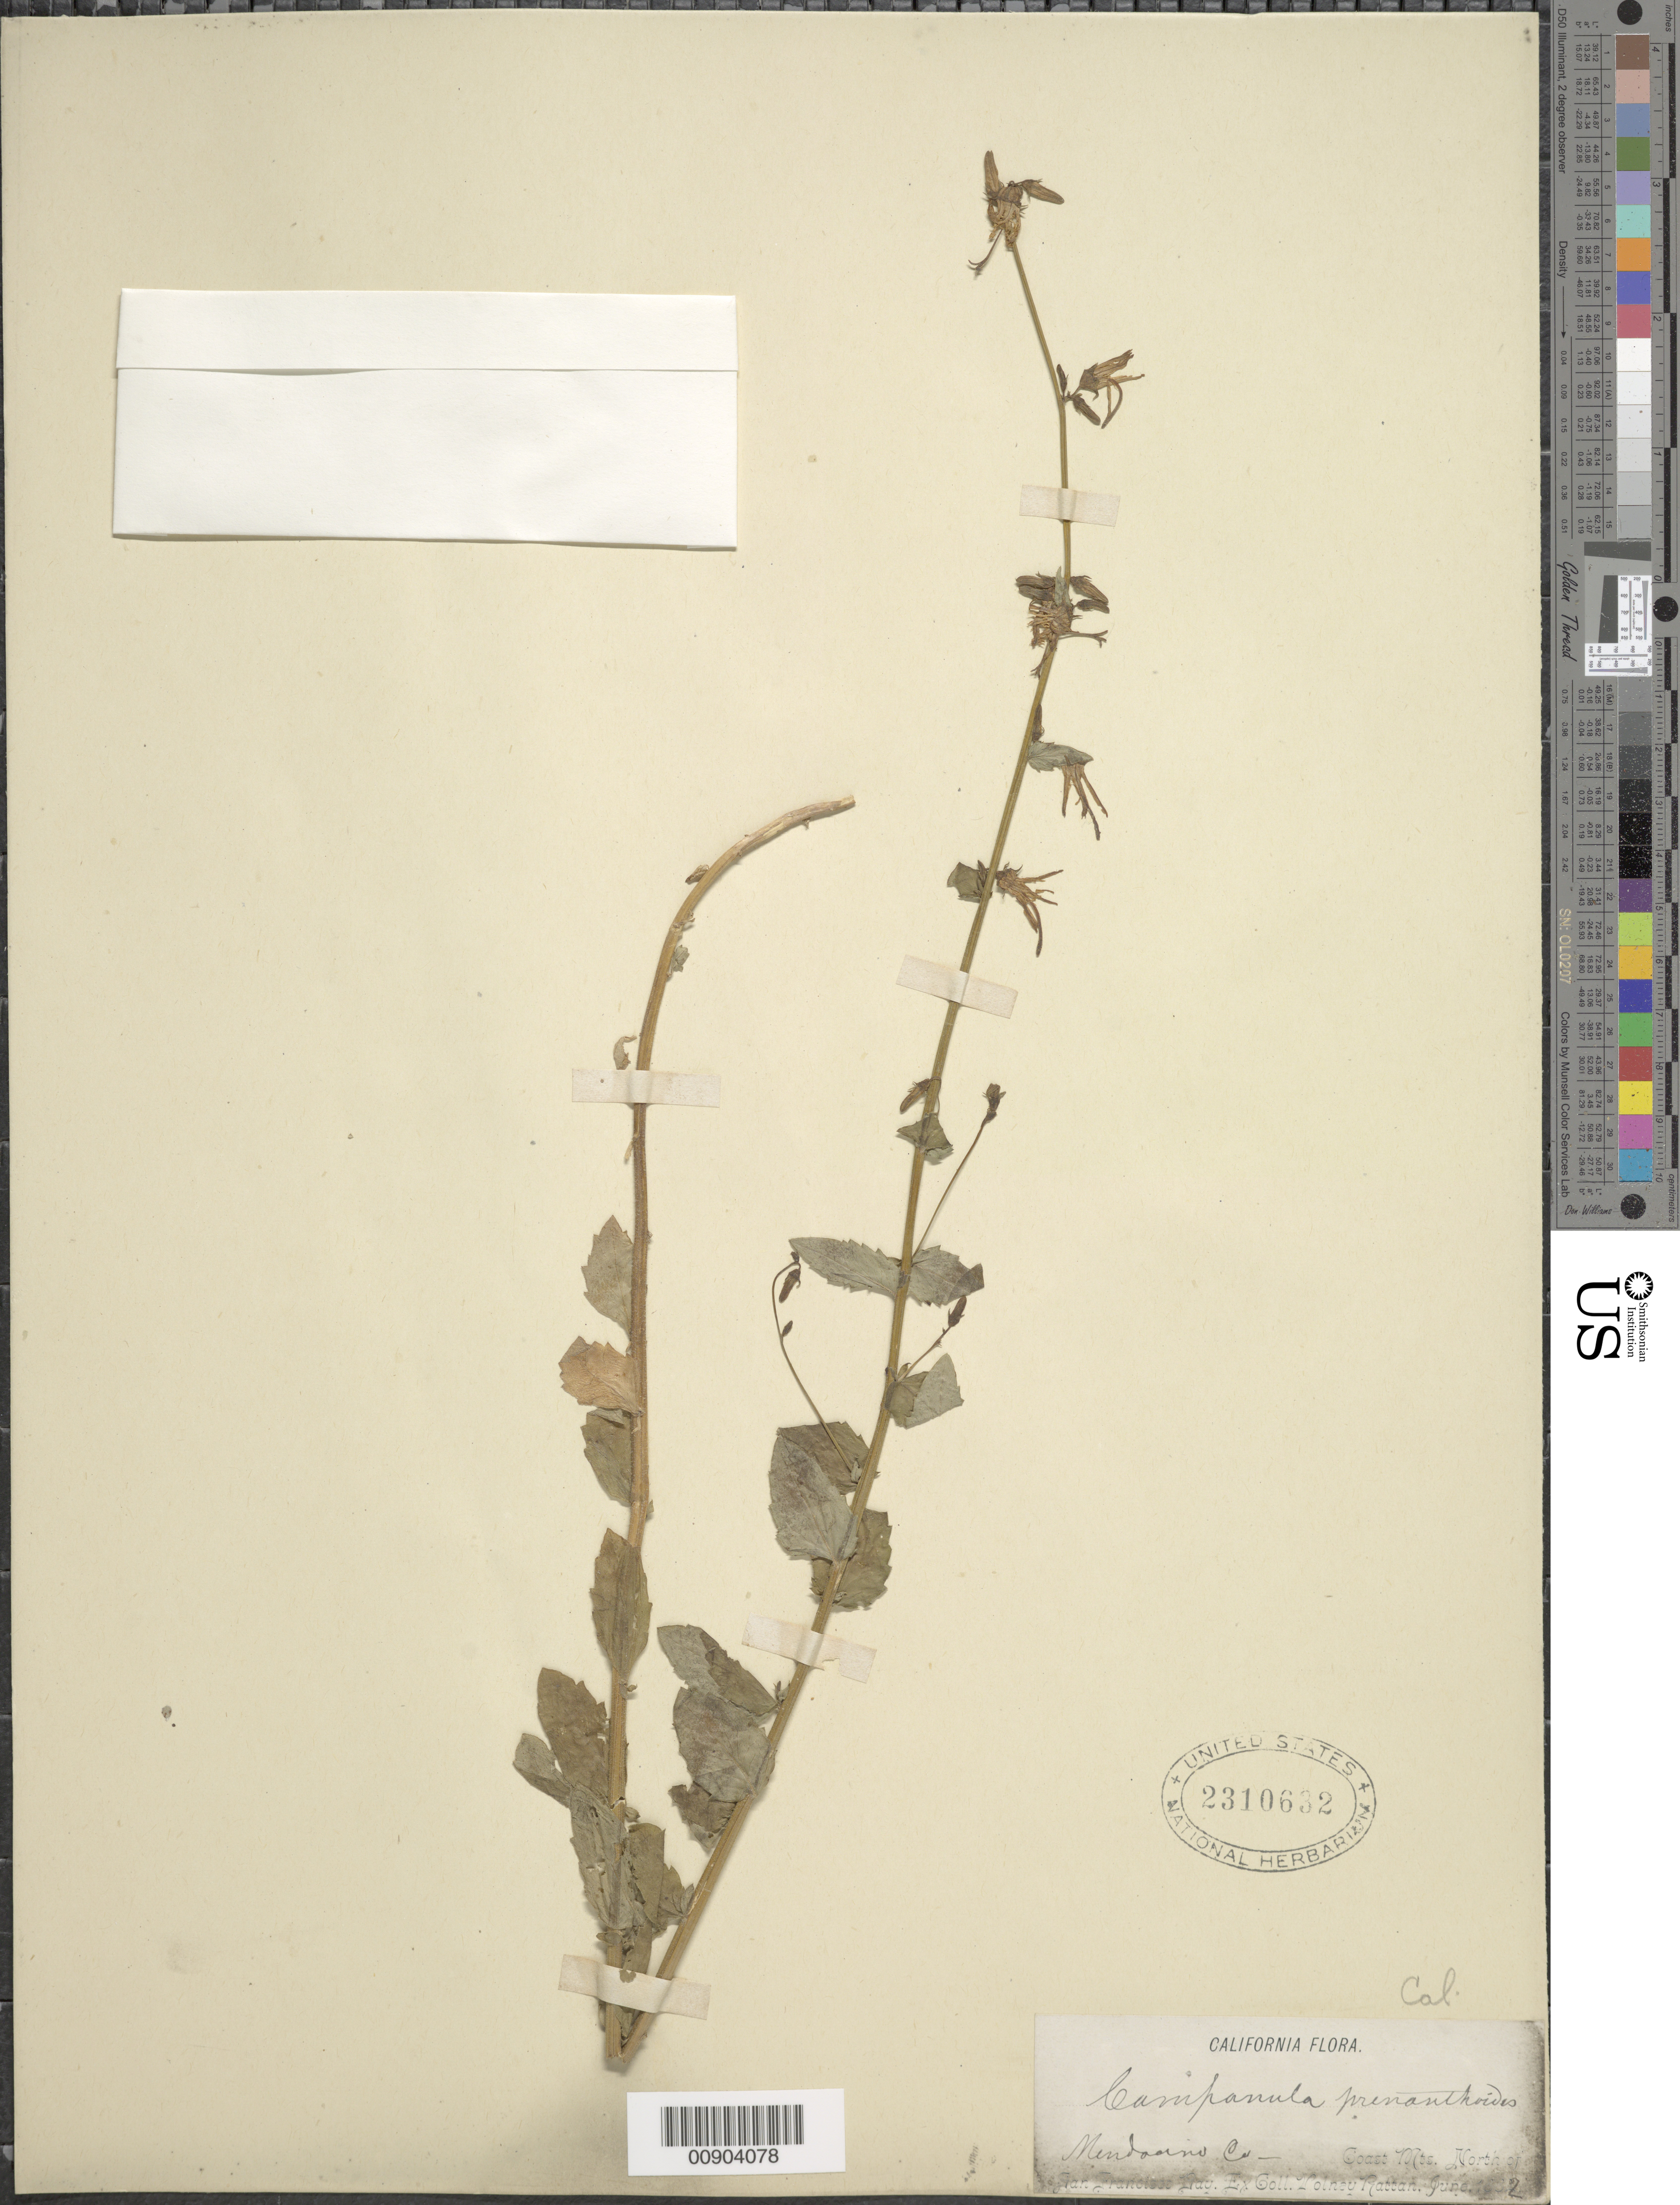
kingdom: Plantae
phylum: Tracheophyta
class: Magnoliopsida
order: Asterales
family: Campanulaceae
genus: Campanula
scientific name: Campanula prenanthoides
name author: Durand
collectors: V. Rattan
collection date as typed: June 1882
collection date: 1882-06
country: United States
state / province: California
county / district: Mendocino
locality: Coast Mts. north of San Francisco Bay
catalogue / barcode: US 2310632